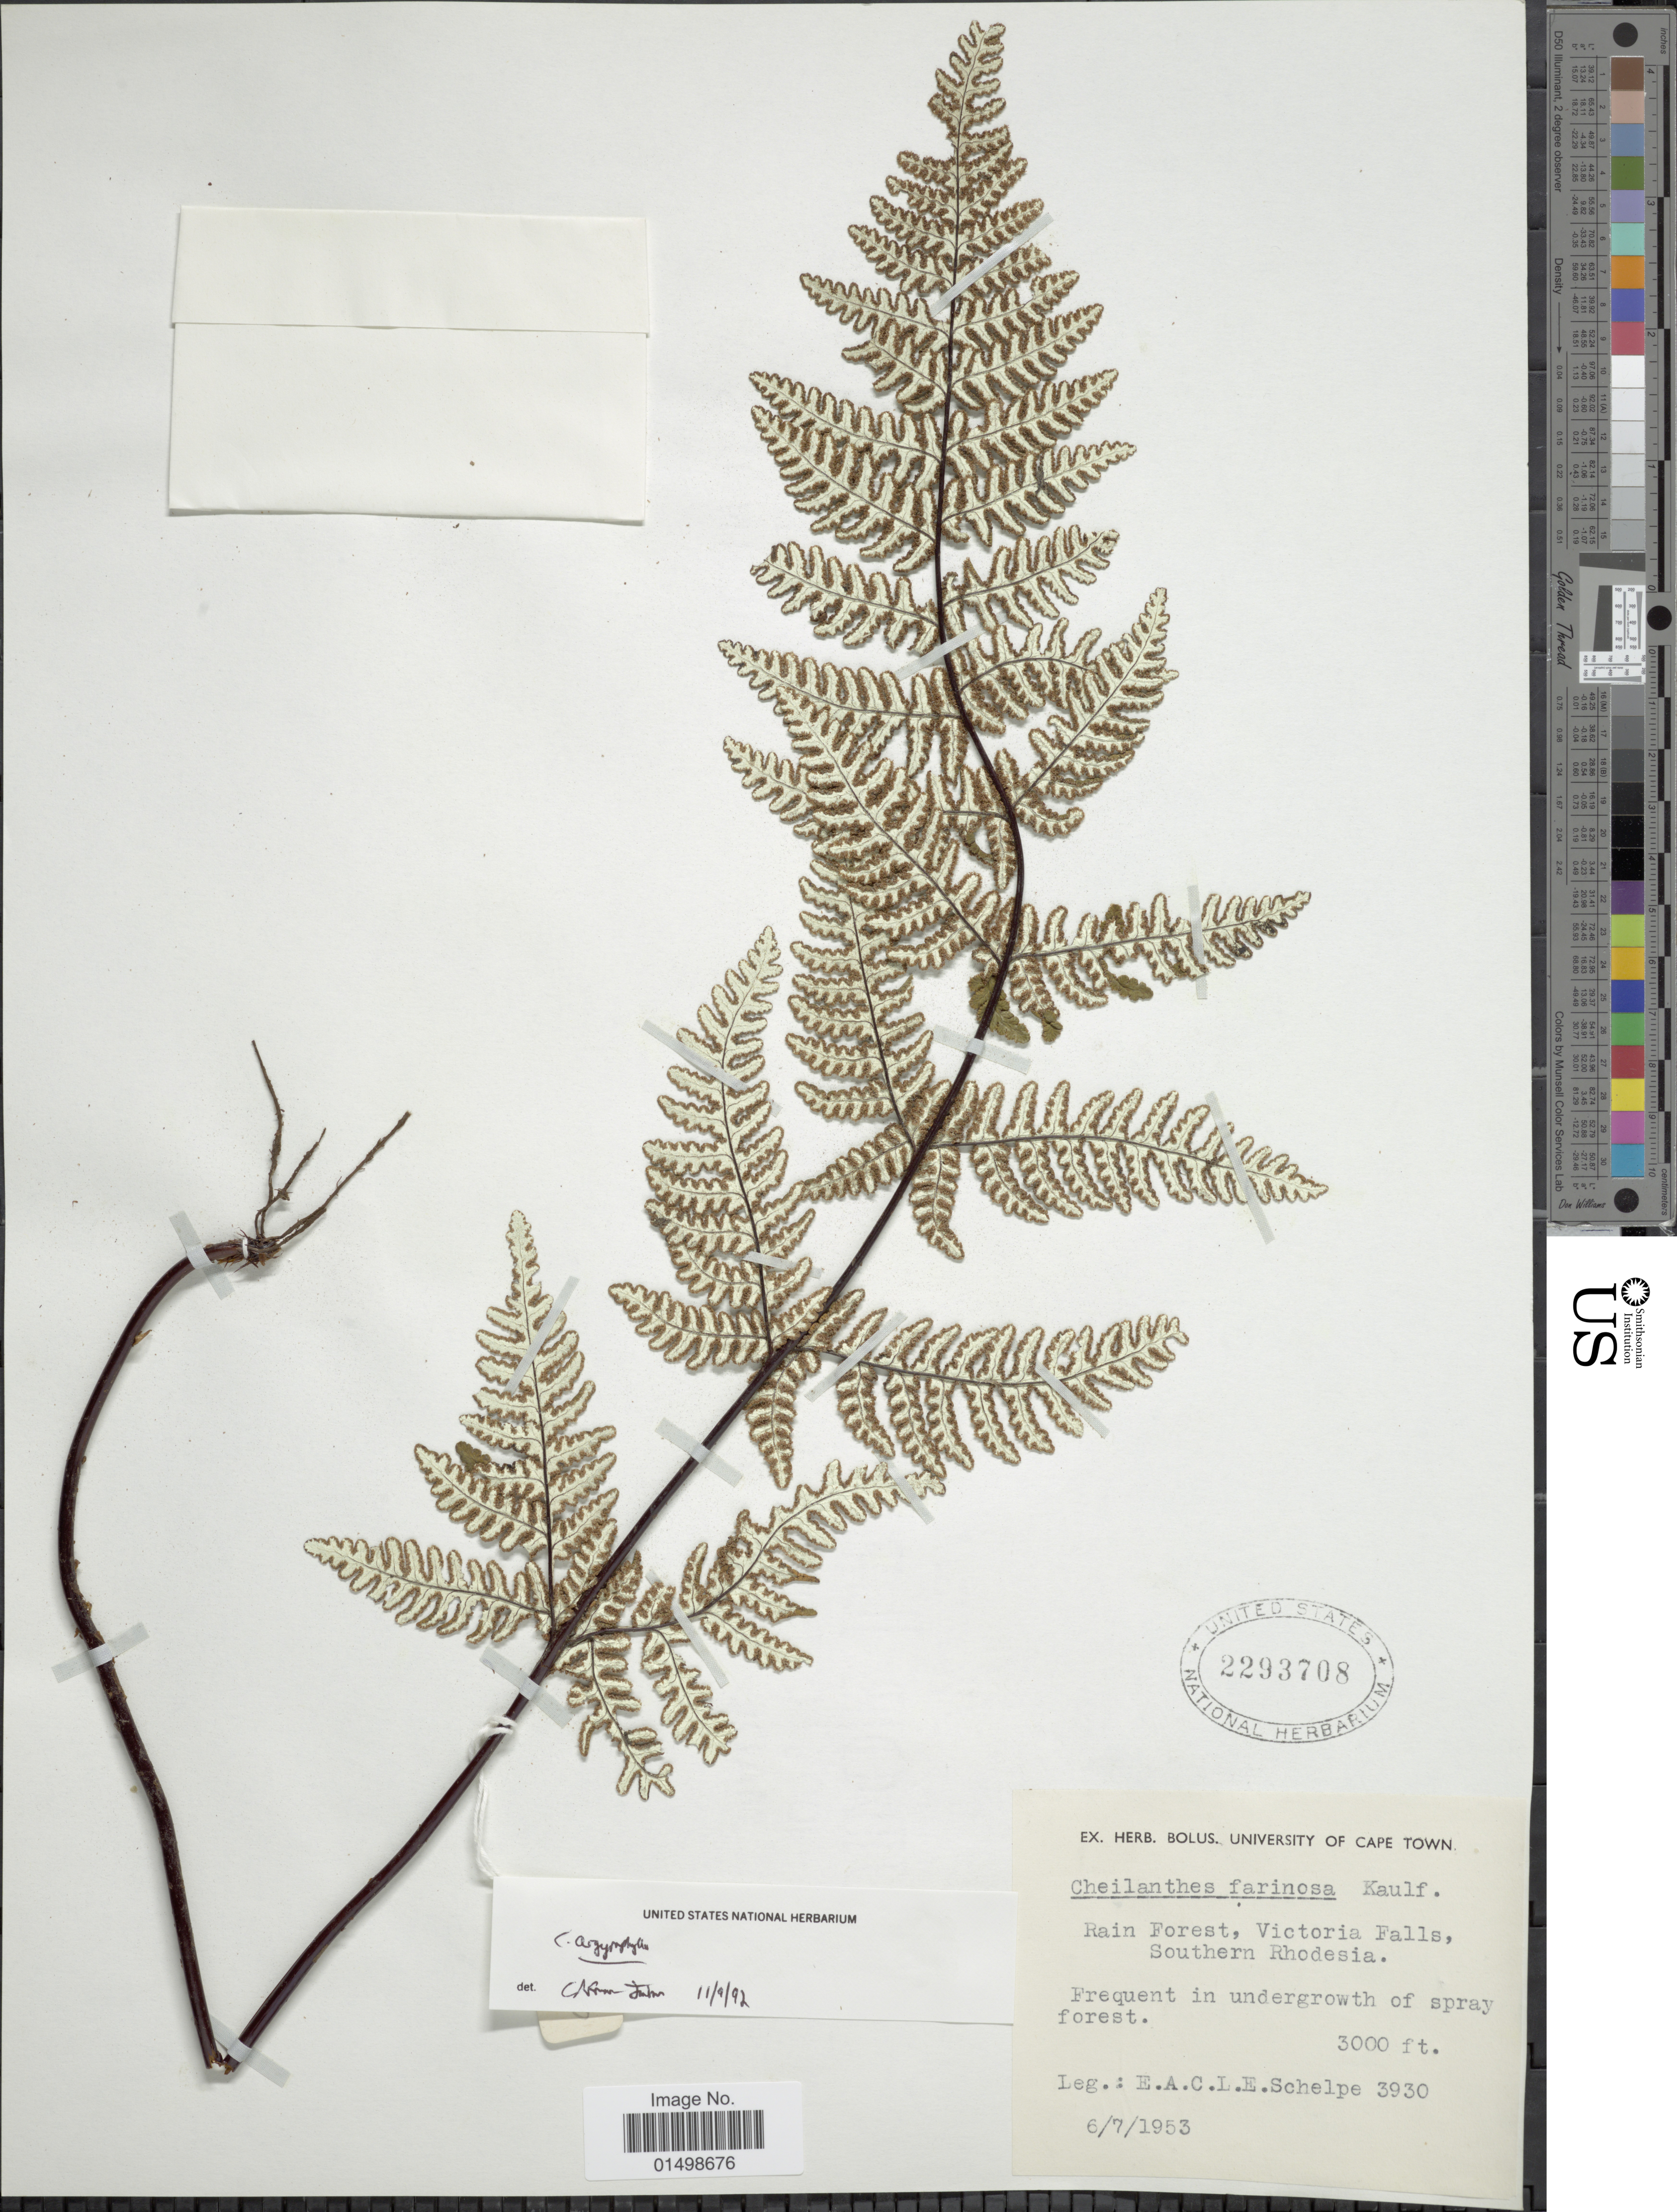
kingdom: Plantae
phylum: Tracheophyta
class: Polypodiopsida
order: Polypodiales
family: Pteridaceae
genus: Aleuritopteris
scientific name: Aleuritopteris farinosa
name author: (Forssk.) Fée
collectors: E. A. C. L. E. Schelpe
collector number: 3930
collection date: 1953-07-06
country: Zimbabwe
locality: Rain Forest, Victoria Falls, Southern Rhodesia.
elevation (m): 914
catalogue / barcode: US 2293708